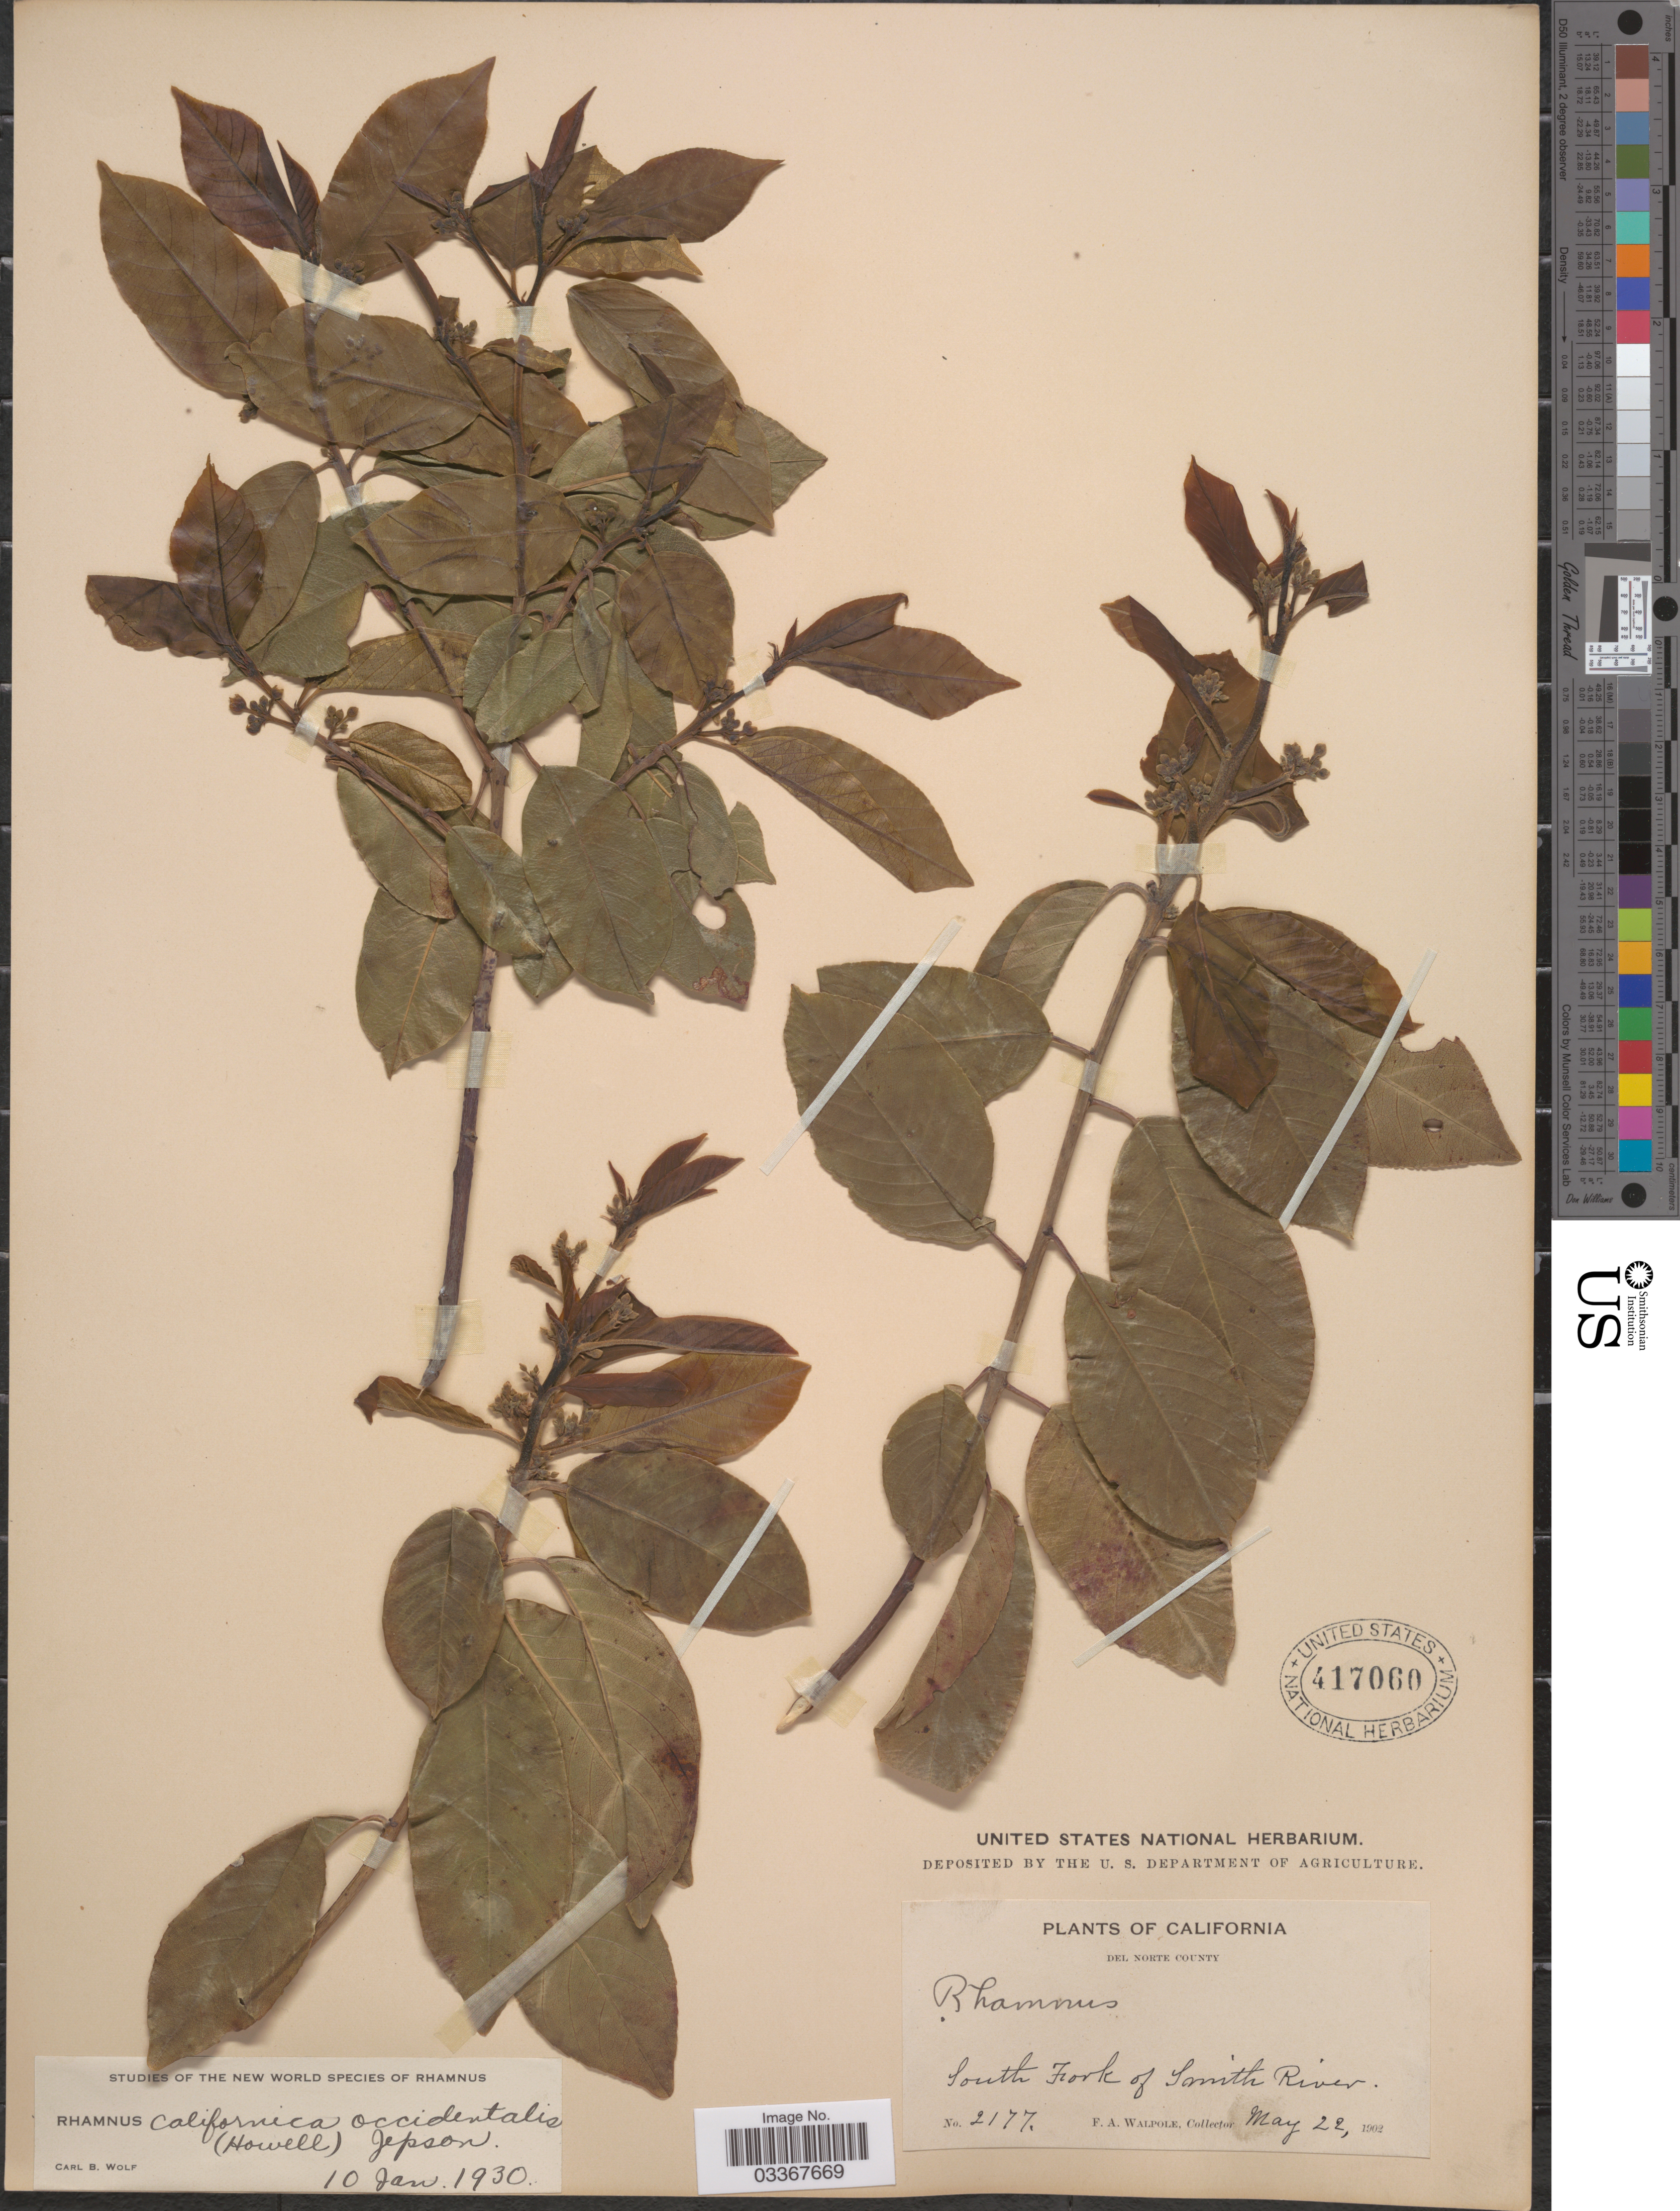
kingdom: Plantae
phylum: Tracheophyta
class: Magnoliopsida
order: Rosales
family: Rhamnaceae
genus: Frangula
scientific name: Frangula californica subsp. occidentalis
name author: (Howell) Kartesz & Gandhi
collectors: F. Walpole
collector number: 2177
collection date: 1902-05-22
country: United States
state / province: California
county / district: Del Norte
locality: Del Norte County, South Fork of Smith River.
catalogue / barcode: US 417060